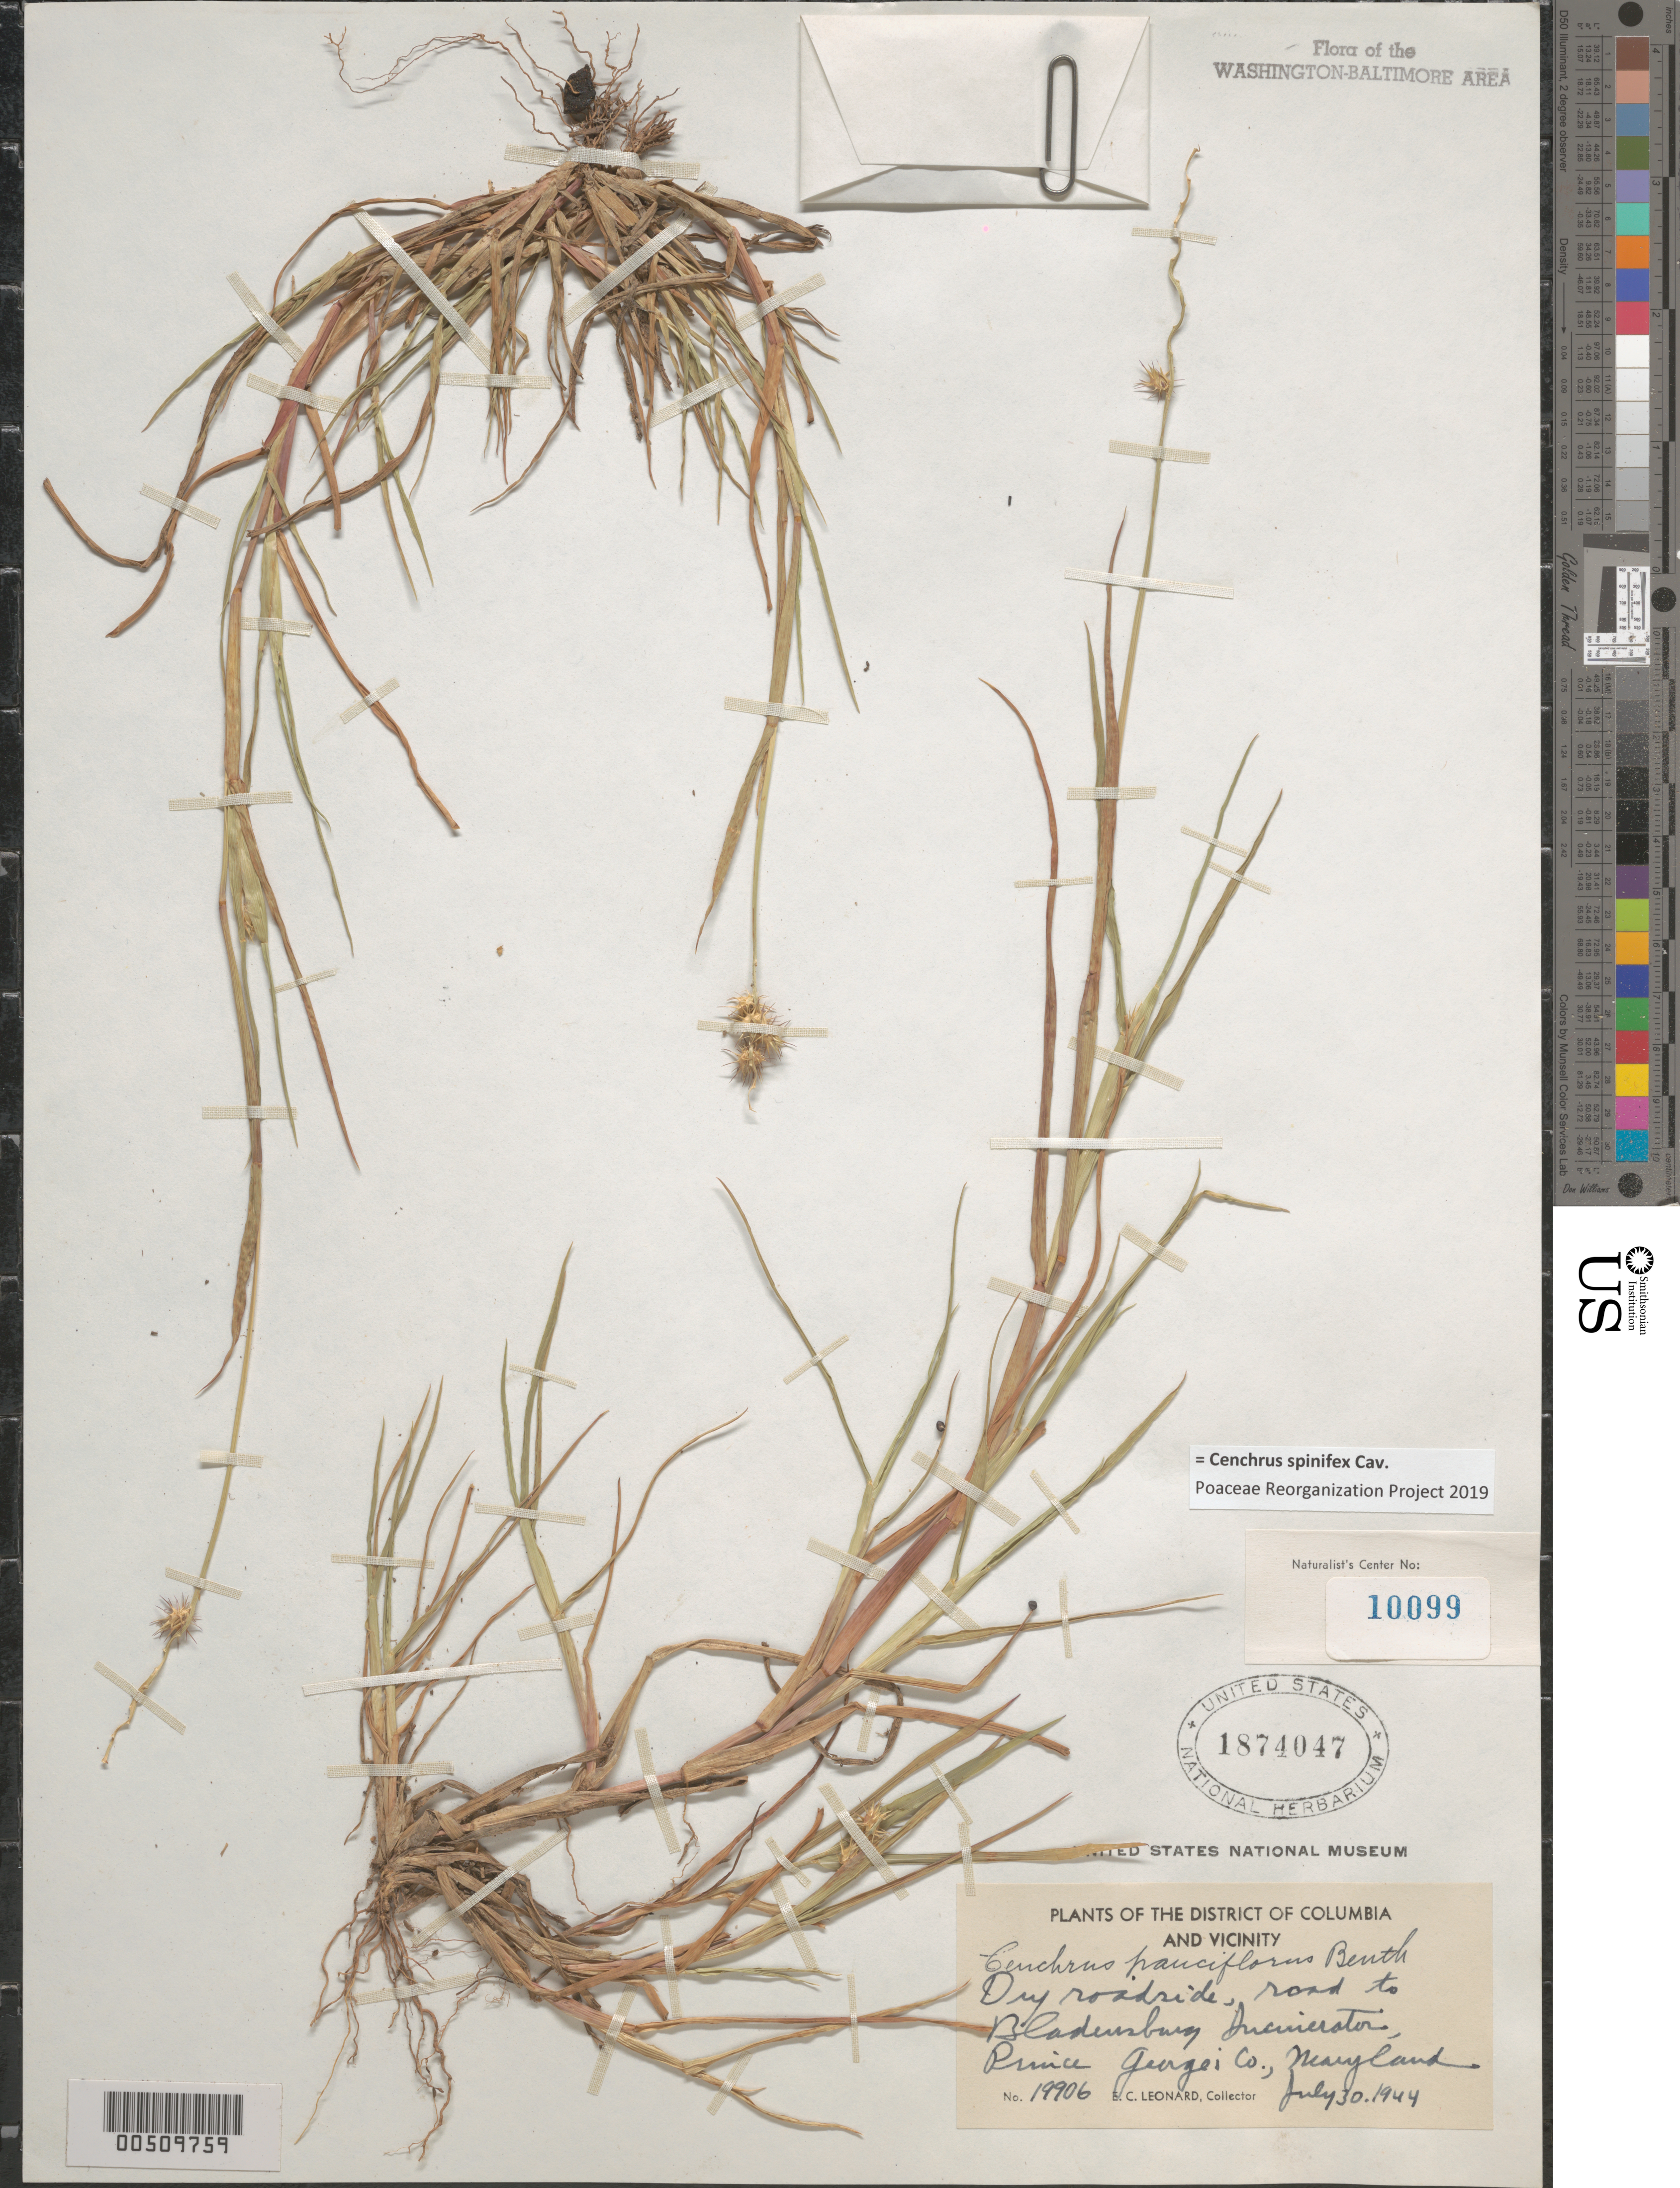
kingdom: Plantae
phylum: Tracheophyta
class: Liliopsida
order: Poales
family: Poaceae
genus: Cenchrus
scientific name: Cenchrus spinifex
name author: Cav.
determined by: Poaceae Reorganization Project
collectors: E. C. Leonard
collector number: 19906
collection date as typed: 30 Jul 1944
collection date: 1944-07-30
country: United States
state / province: Maryland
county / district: Prince George's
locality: Road to Bladensburg Incinerator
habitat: Dry roadside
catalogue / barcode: US 1874047